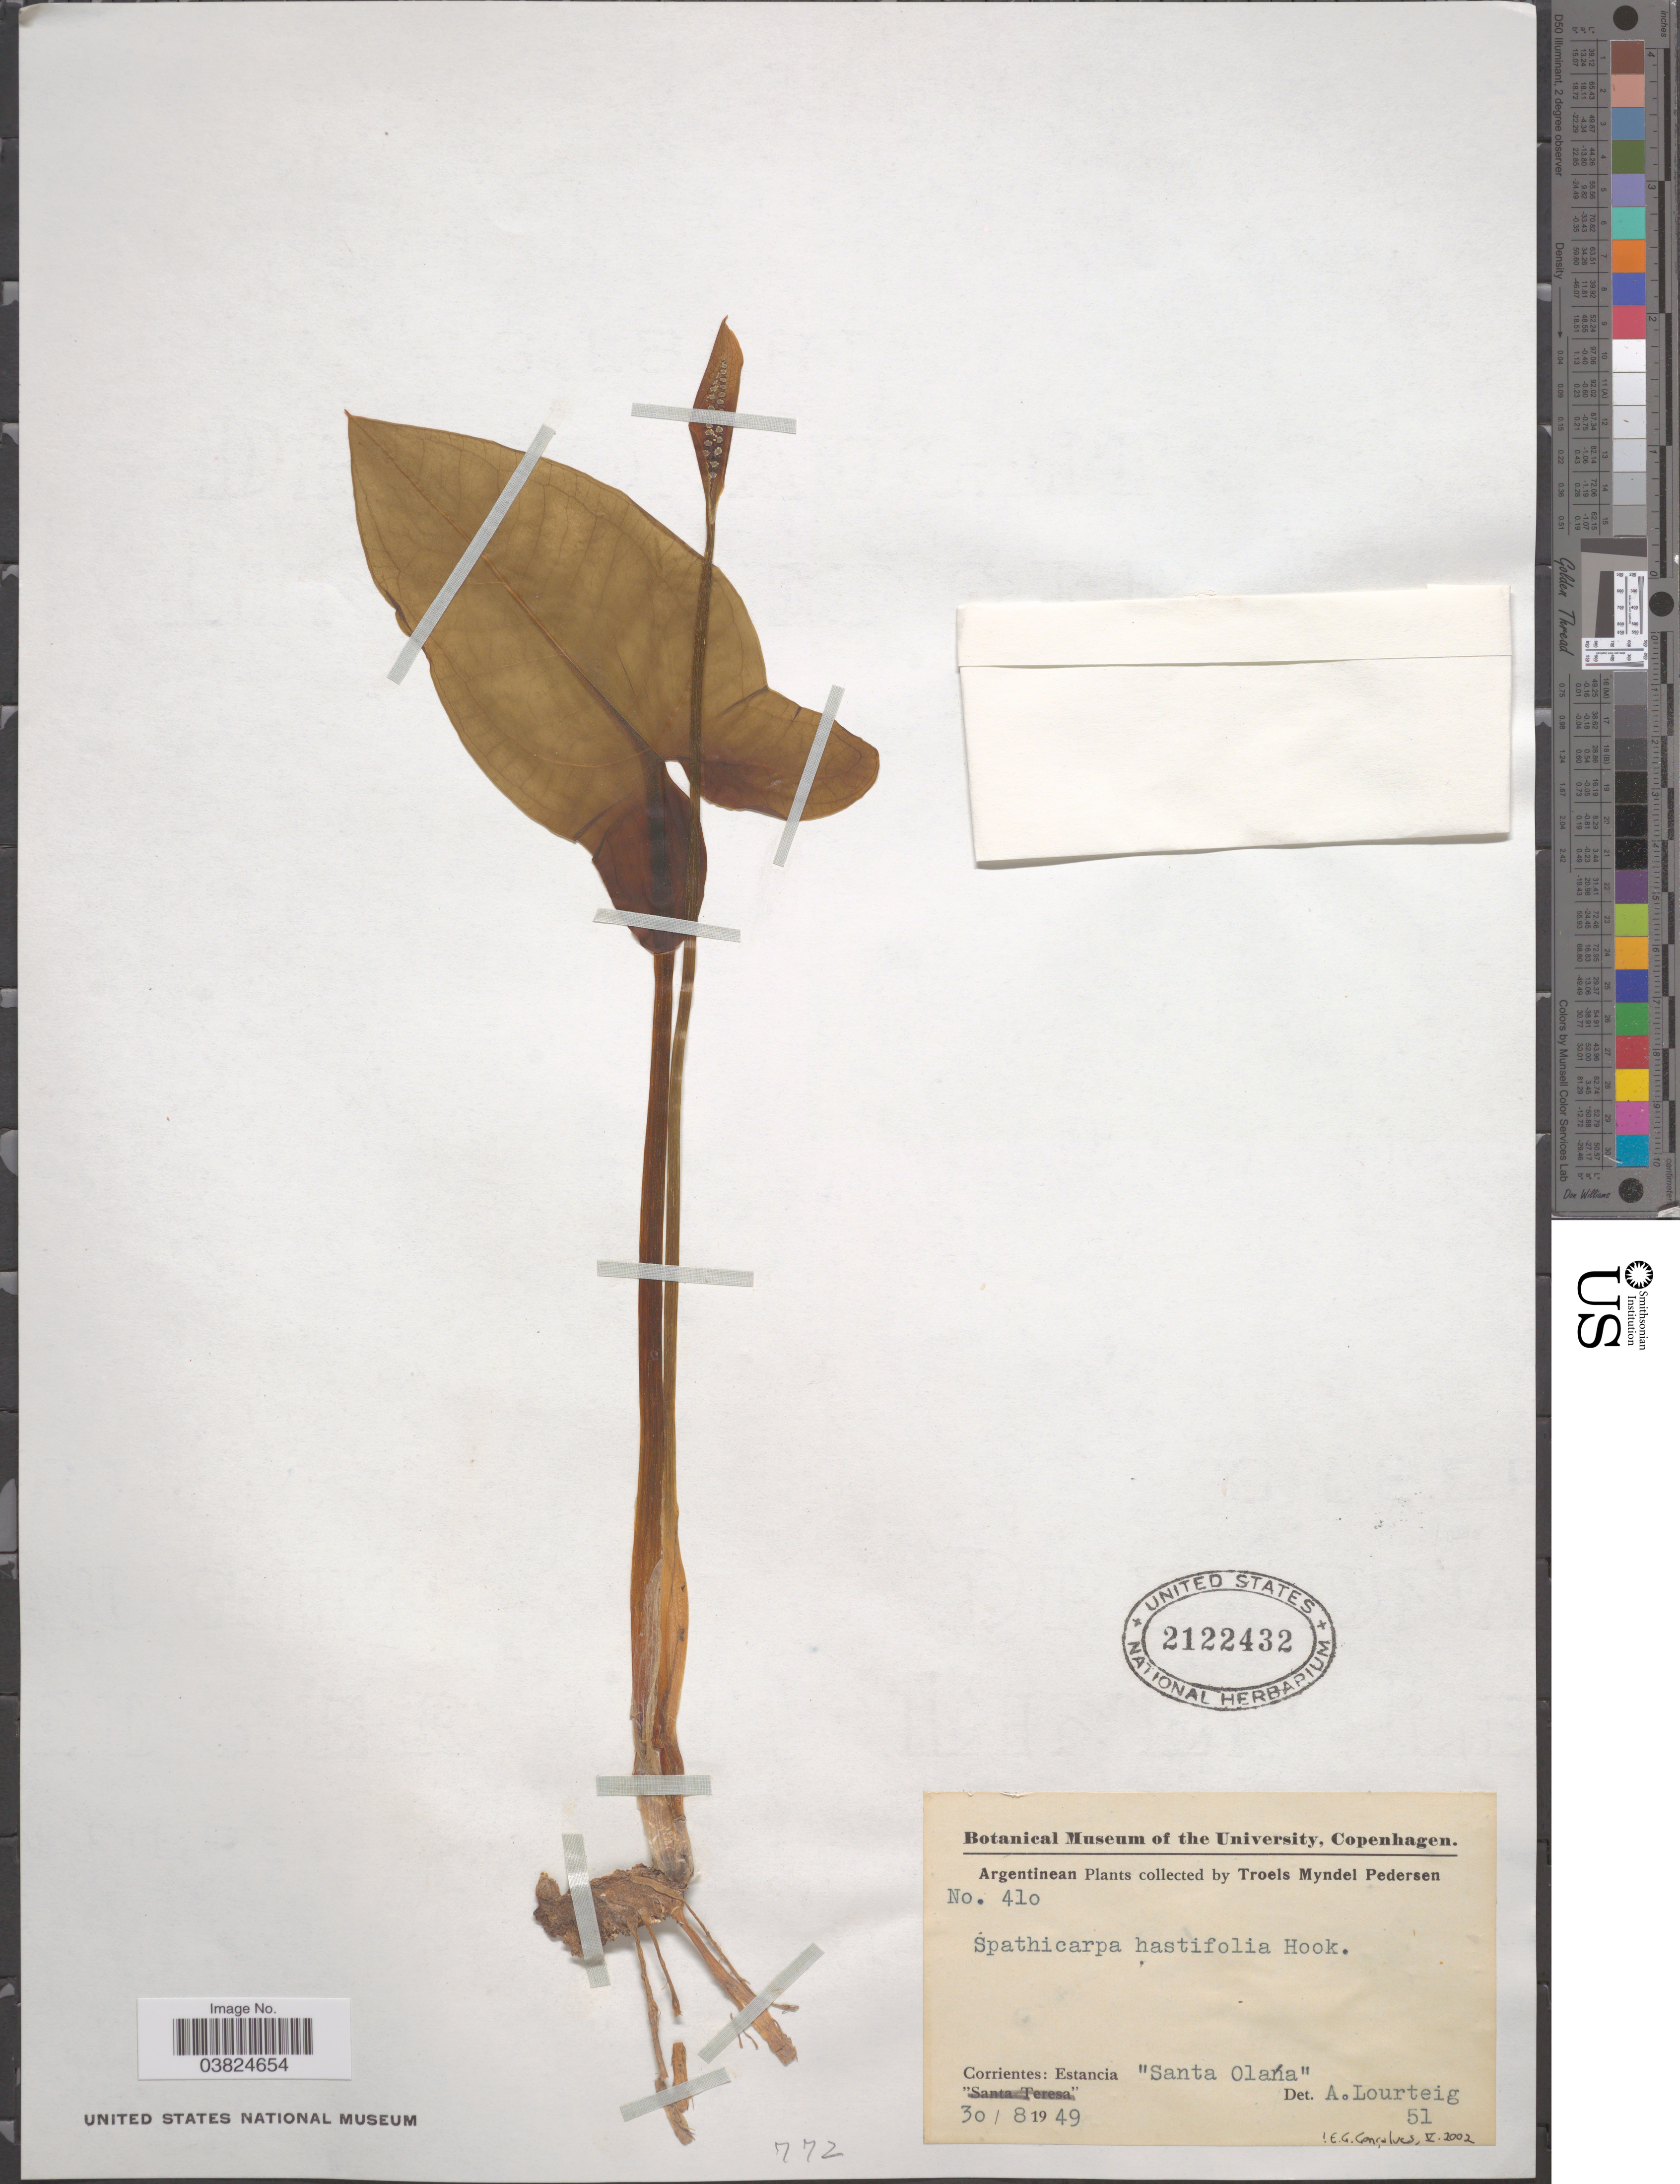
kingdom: Plantae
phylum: Tracheophyta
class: Liliopsida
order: Alismatales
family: Araceae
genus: Spathicarpa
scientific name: Spathicarpa hastifolia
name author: Hook.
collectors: T. Pederson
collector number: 410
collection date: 1949-08-30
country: Argentina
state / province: Corrientes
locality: Estancia "Santa Olána".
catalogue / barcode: US 2122432